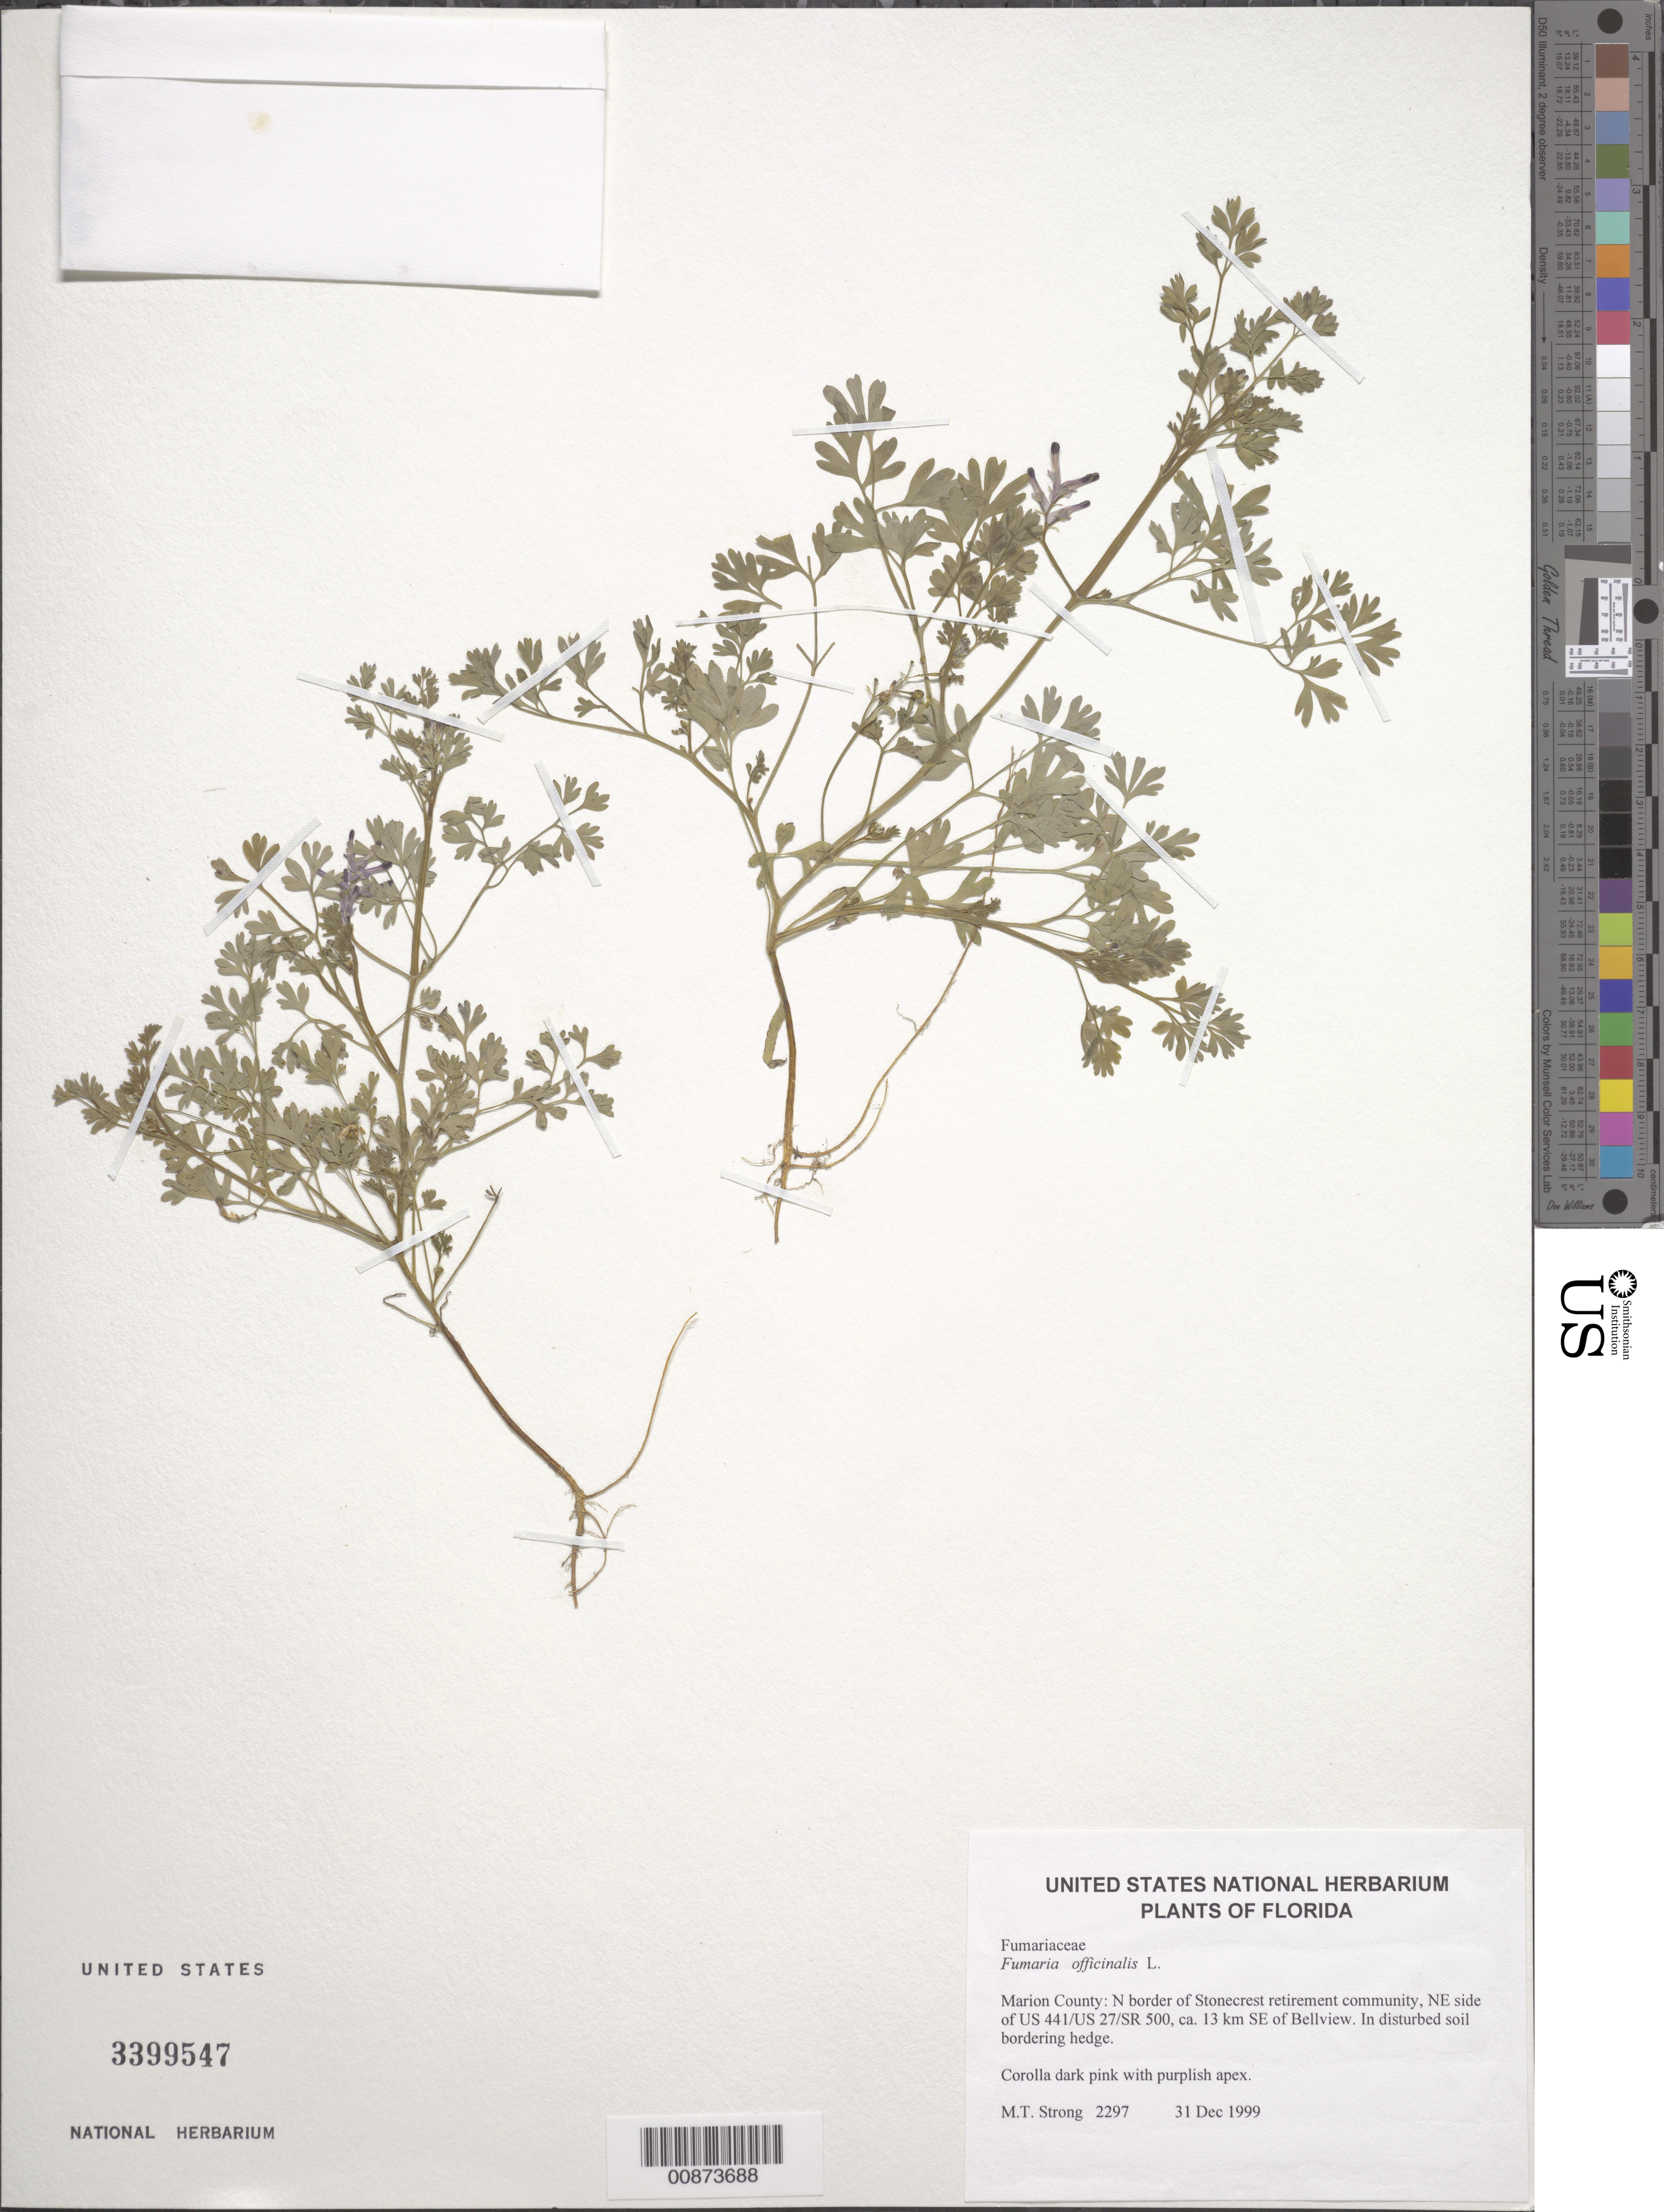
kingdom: Plantae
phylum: Tracheophyta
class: Magnoliopsida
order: Ranunculales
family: Papaveraceae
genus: Fumaria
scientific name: Fumaria officinalis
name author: L.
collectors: M. T. Strong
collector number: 2297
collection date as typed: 31 Dec 1999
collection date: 1999-12-31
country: United States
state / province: Florida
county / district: Marion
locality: N border of Stonecrest retirement community, NE side of US 441/US 27/SR 500, ca. 13 km SE of Bellview.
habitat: In disturbed soil bordering hedge.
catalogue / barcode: US 3399547